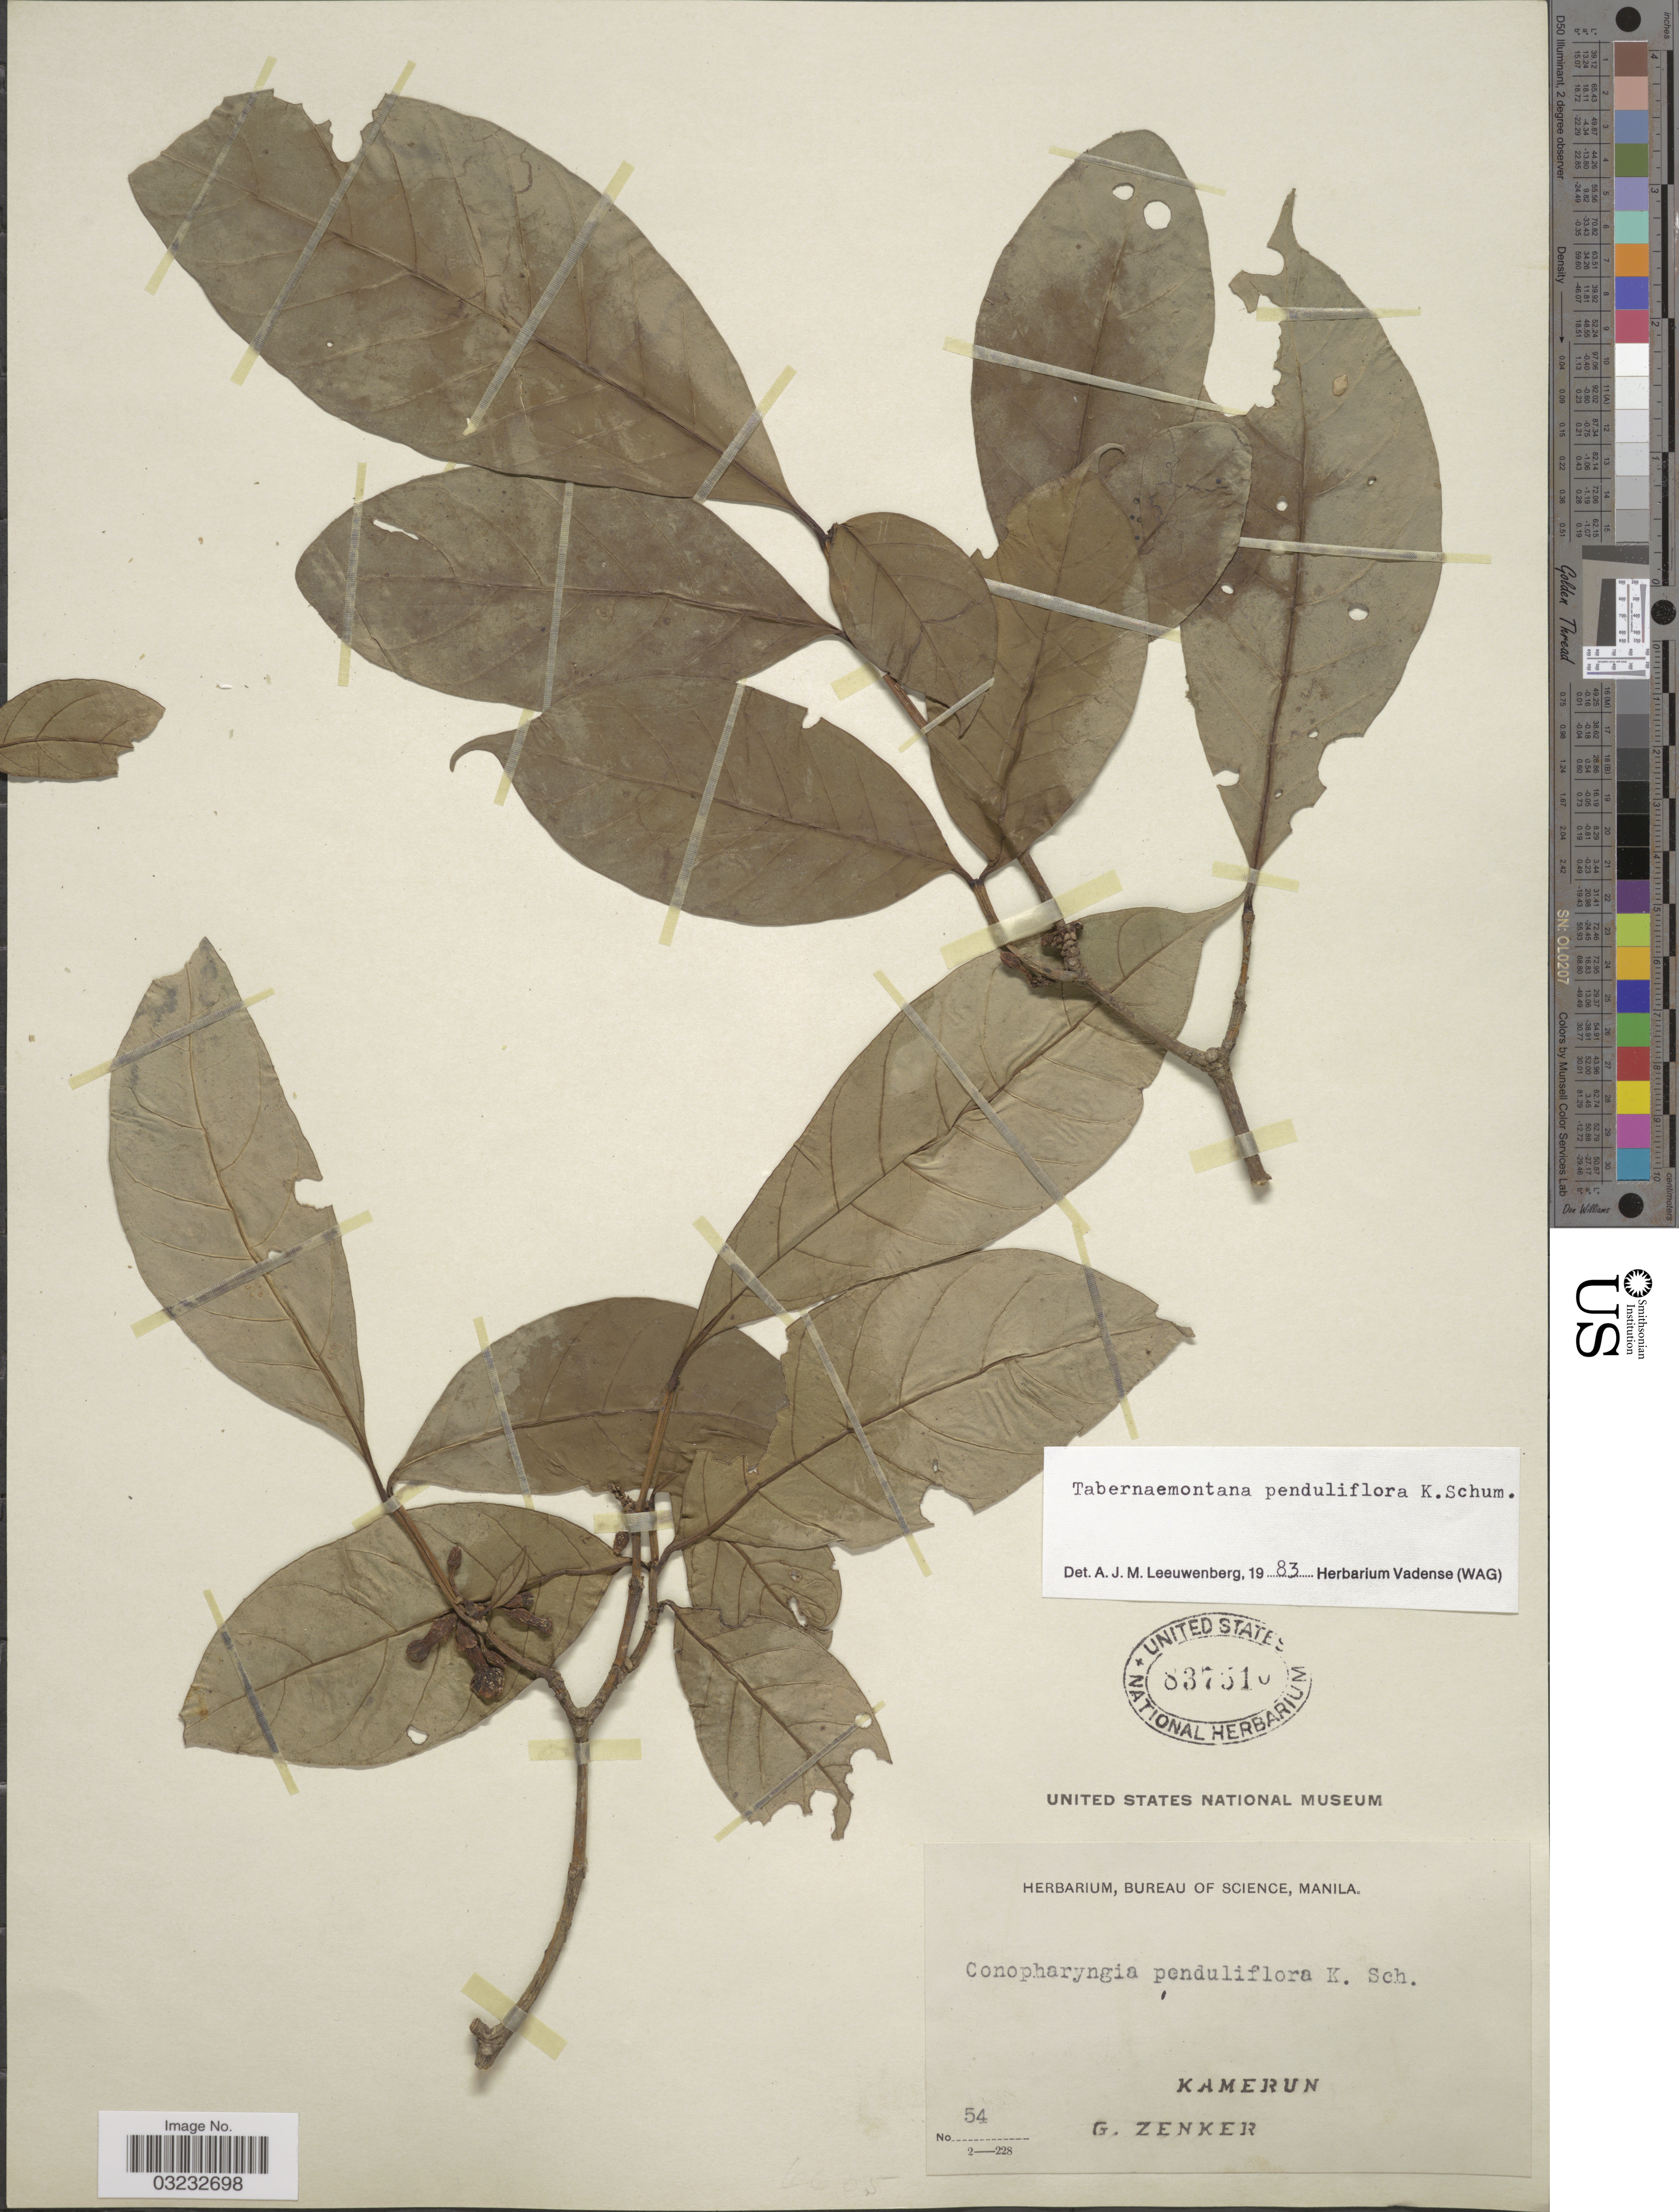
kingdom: Plantae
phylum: Tracheophyta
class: Magnoliopsida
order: Gentianales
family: Apocynaceae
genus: Tabernaemontana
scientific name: Tabernaemontana penduliflora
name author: K. Schum.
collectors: G. A. Zenker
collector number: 54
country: Cameroon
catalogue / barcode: US 837510